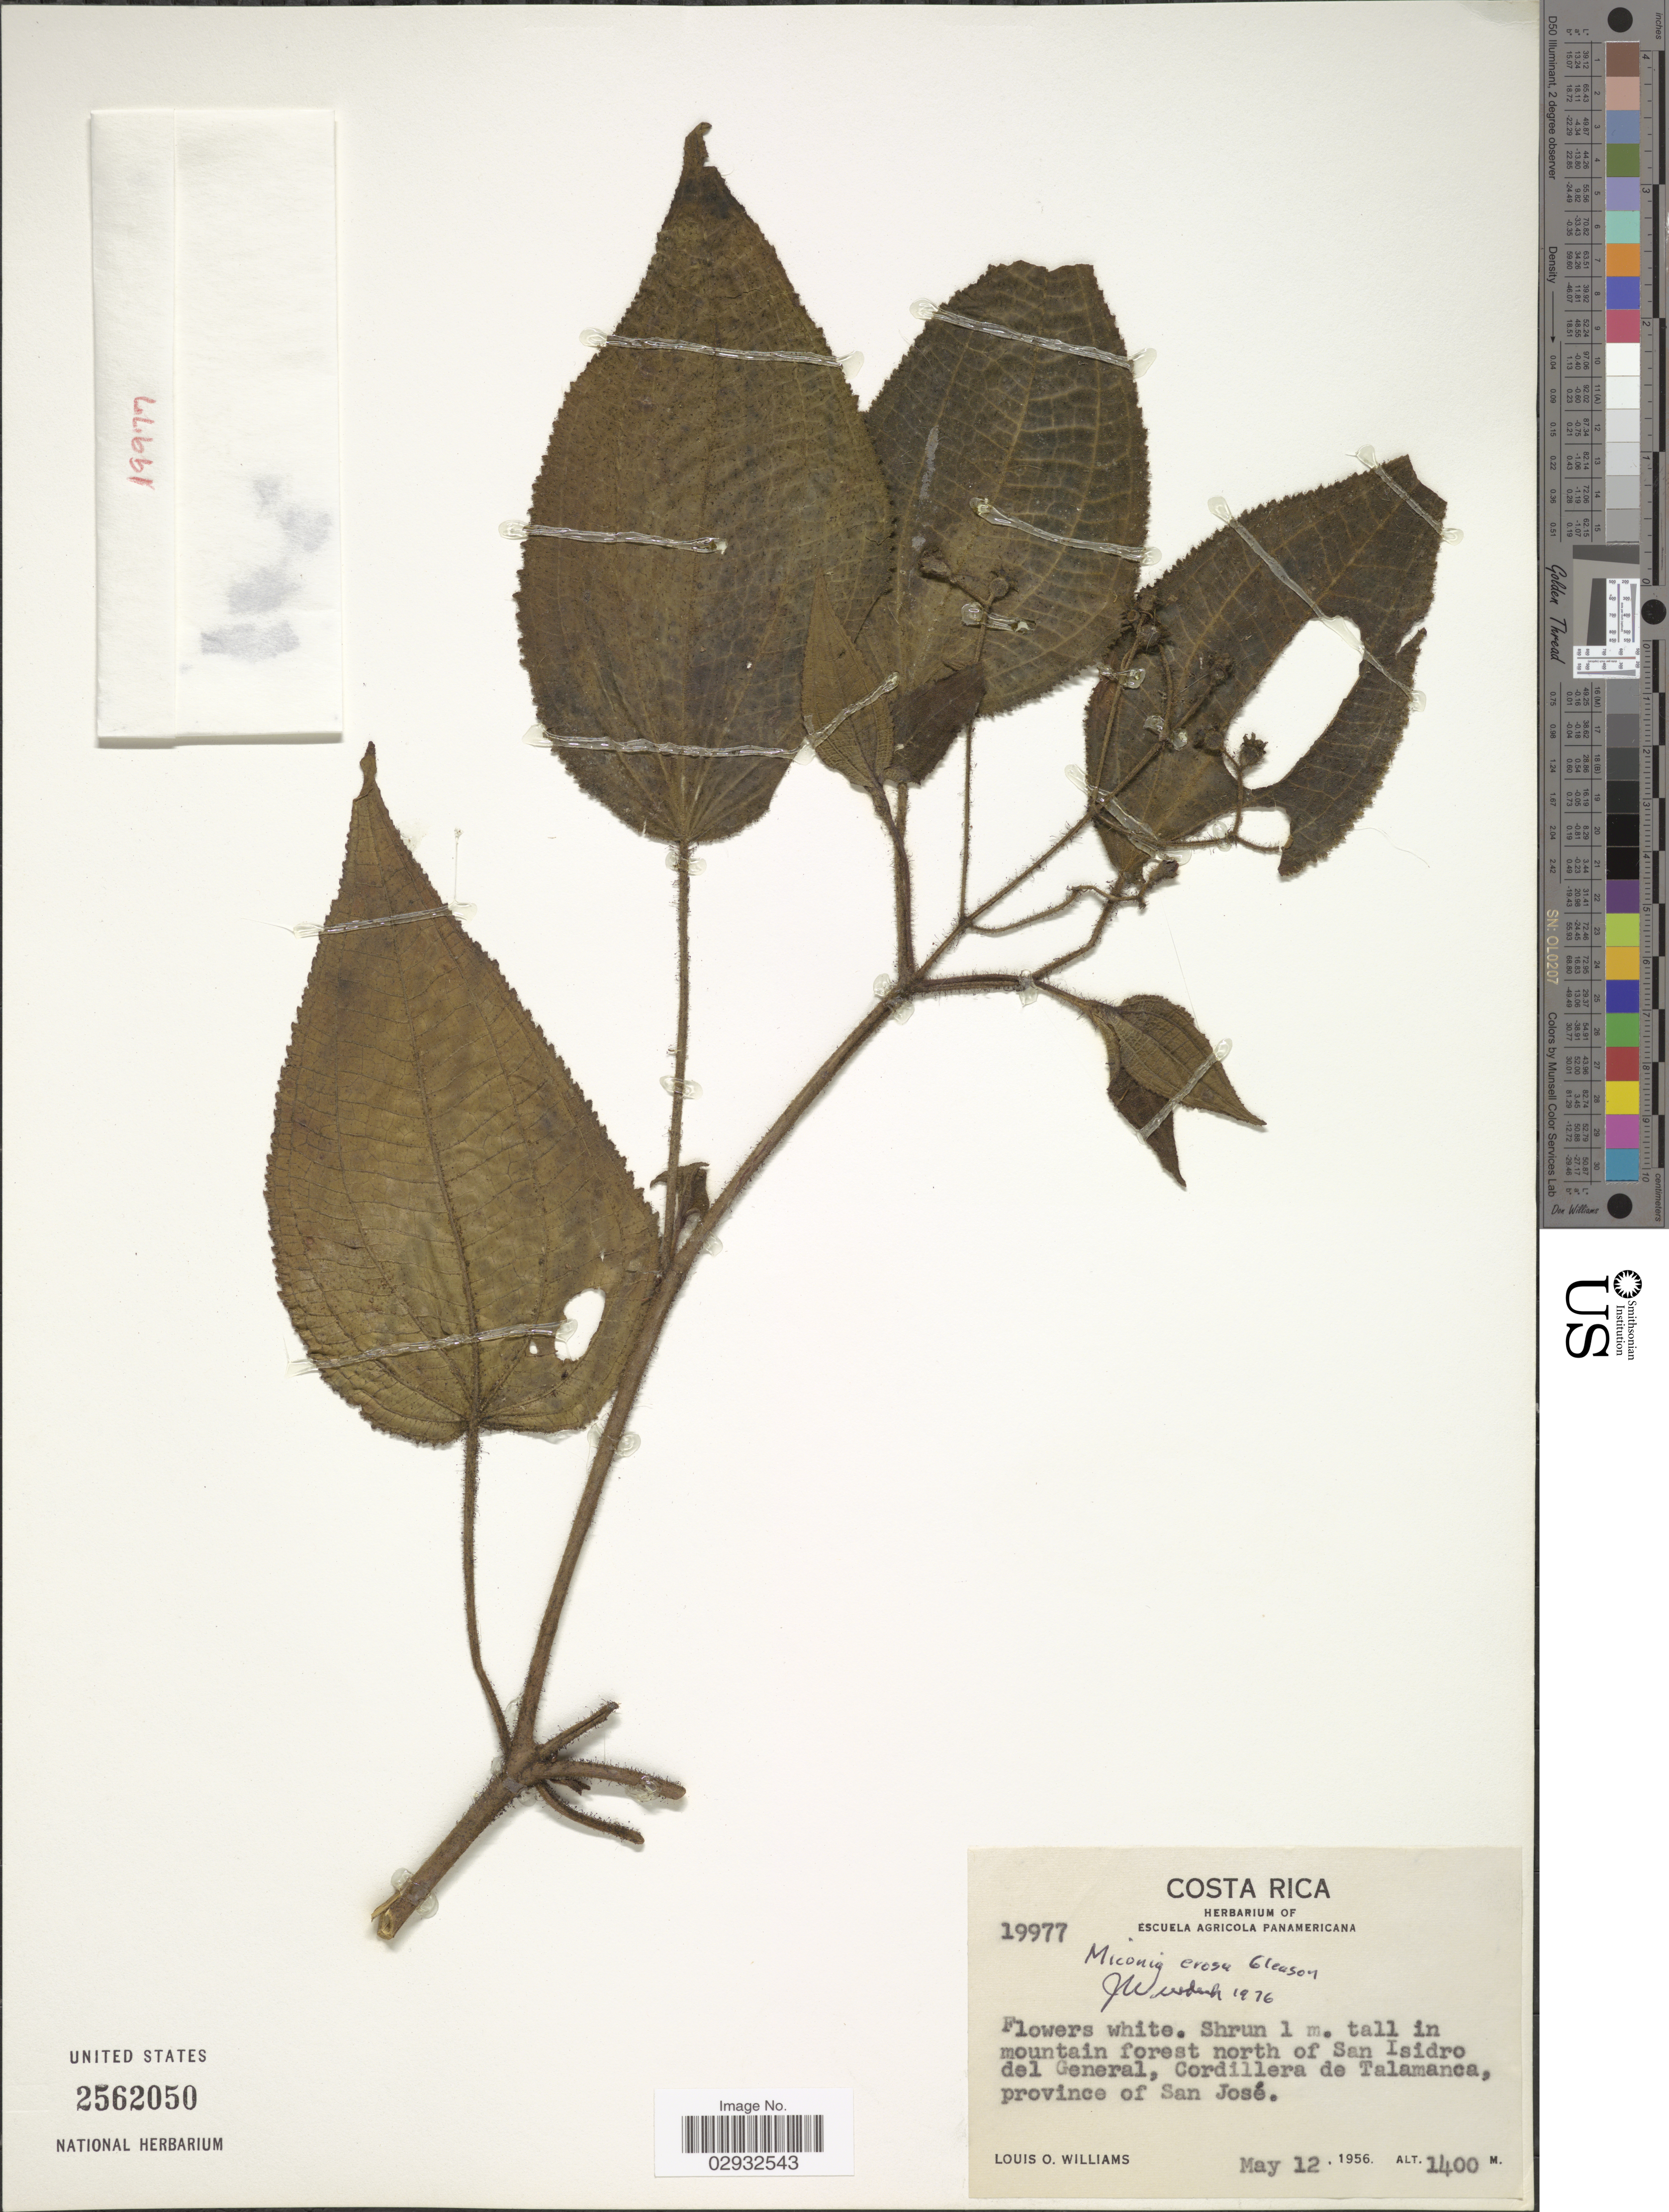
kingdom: Plantae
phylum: Tracheophyta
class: Magnoliopsida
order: Myrtales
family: Melastomataceae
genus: Miconia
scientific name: Miconia erosa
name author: Gleason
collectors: L. O. Williams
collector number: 19977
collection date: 1956-05-12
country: Costa Rica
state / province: San José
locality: North of San Isidro del General, Cordillera de Talamanca.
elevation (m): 1400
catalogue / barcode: US 2562050